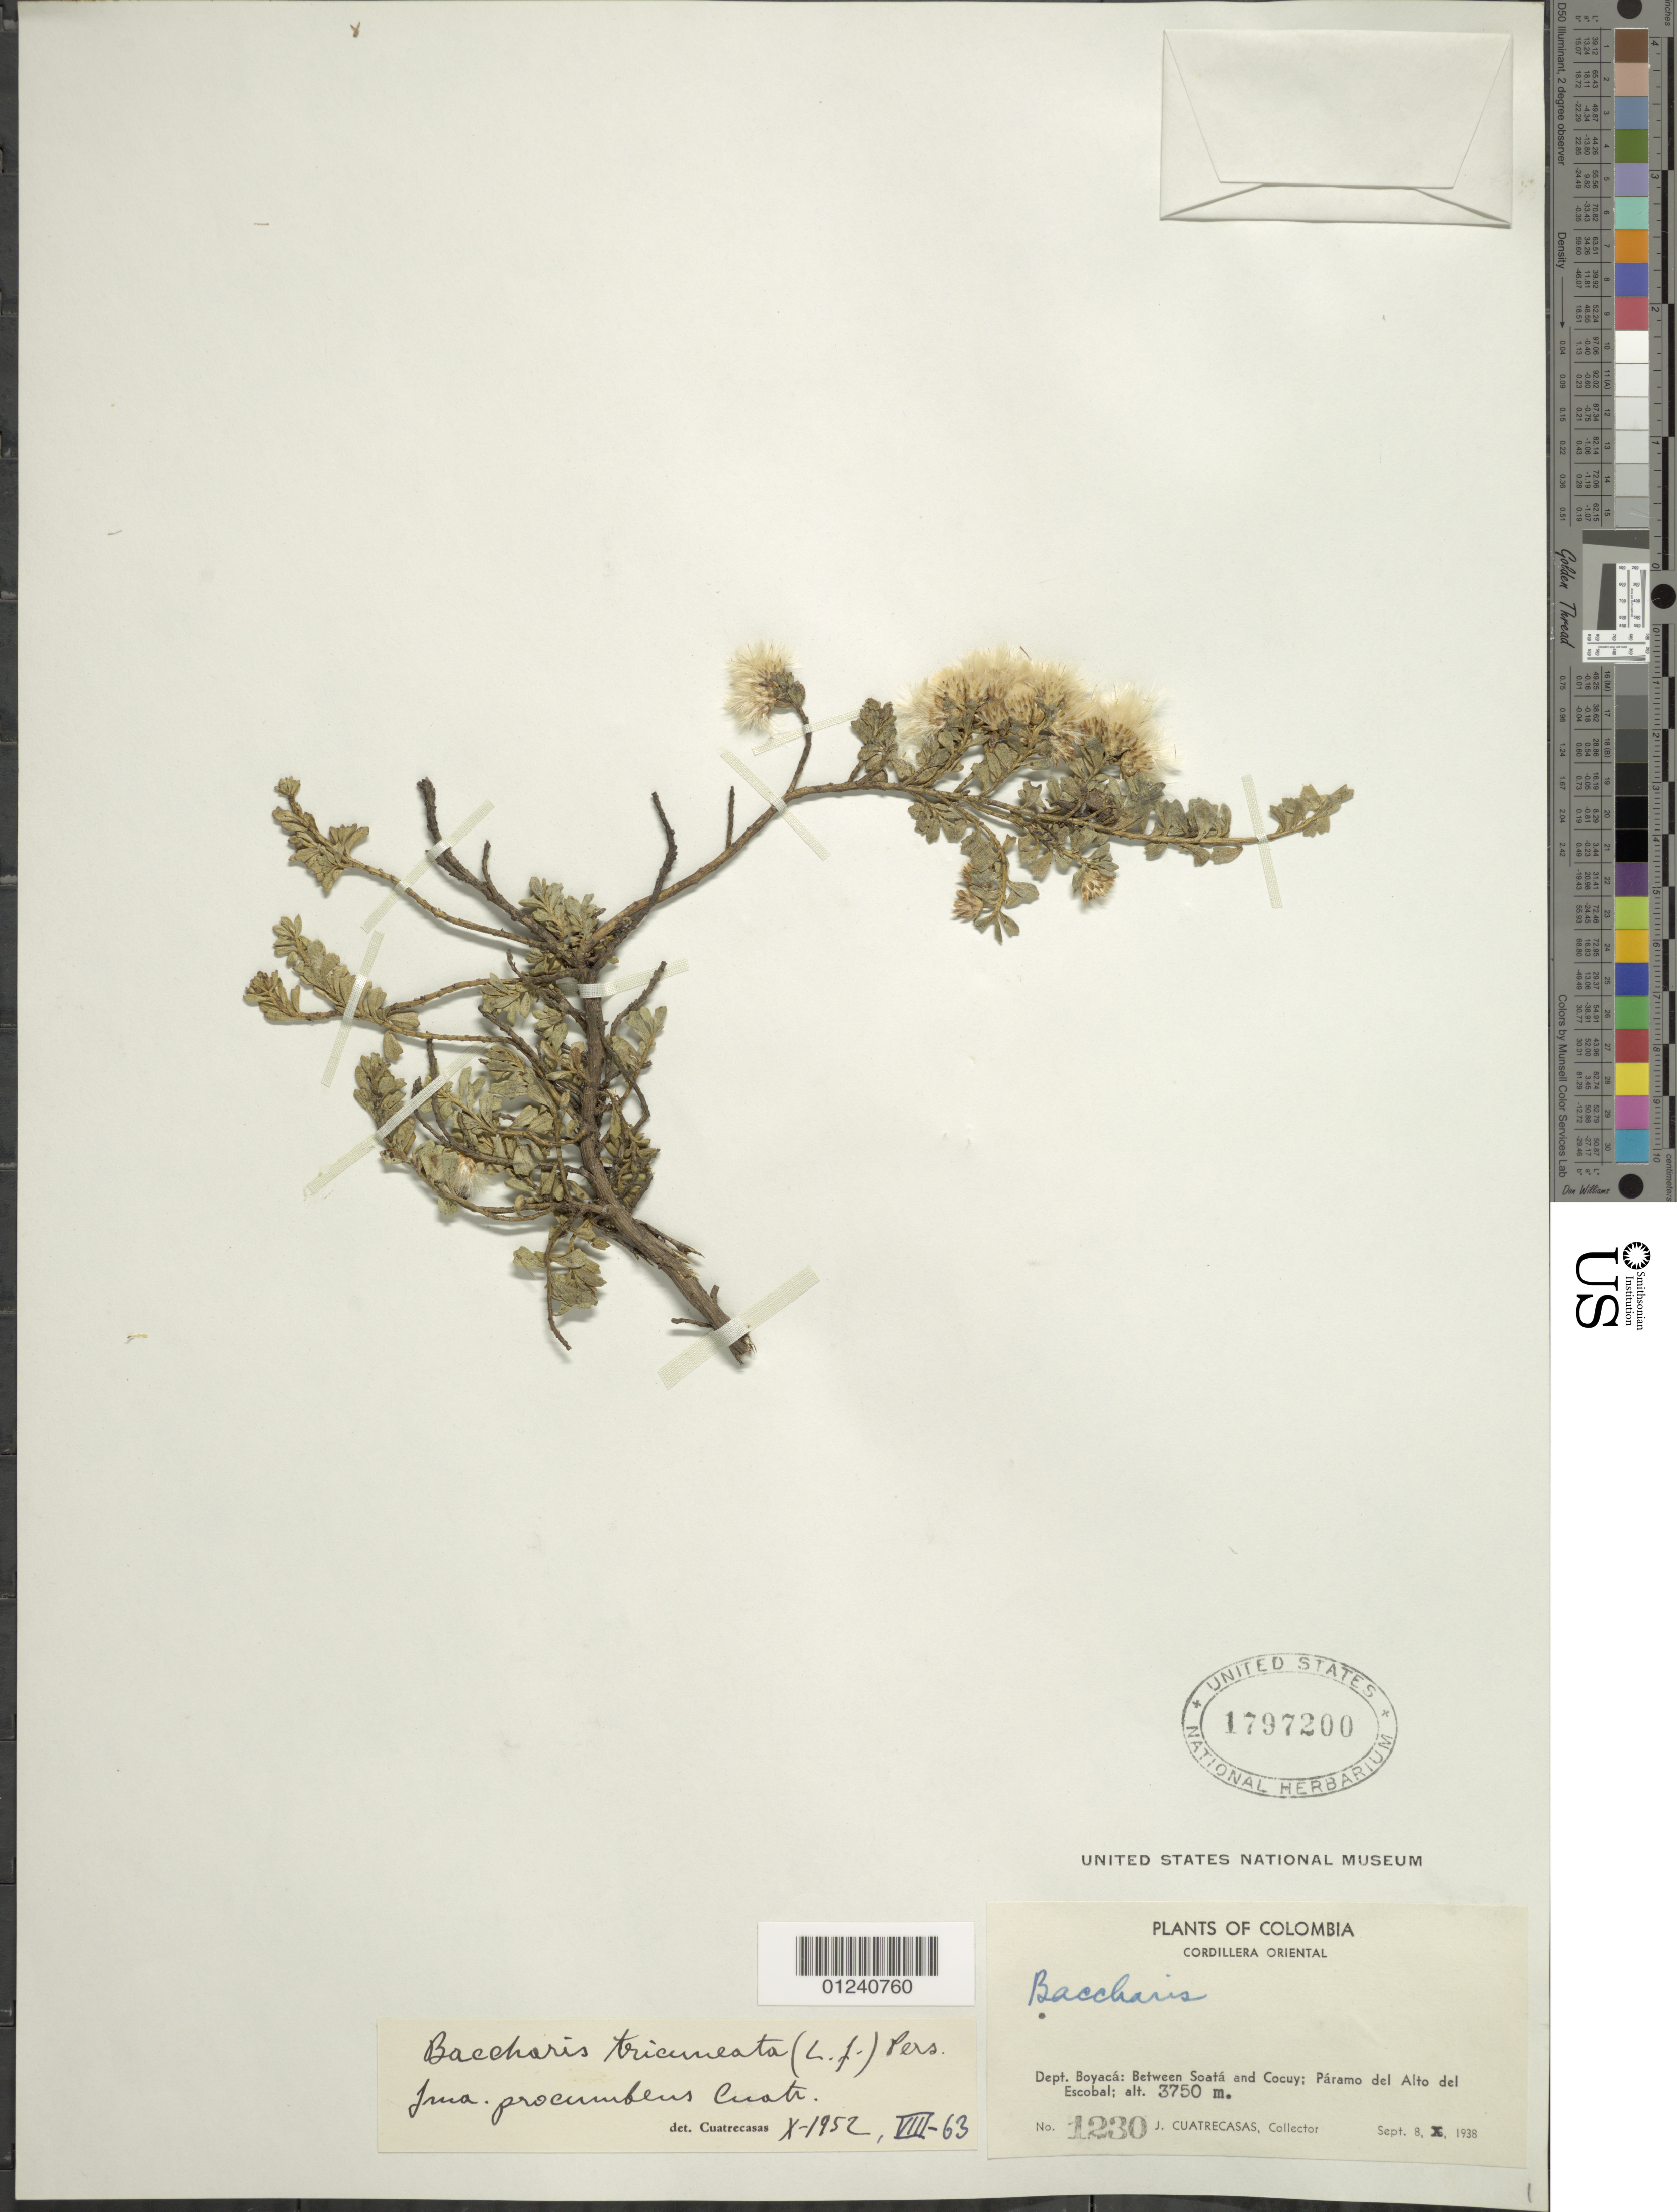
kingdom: Plantae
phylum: Tracheophyta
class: Magnoliopsida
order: Asterales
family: Asteraceae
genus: Baccharis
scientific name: Baccharis tricuneata f. procumbens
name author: Cuatrec.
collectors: J. Cuatrecasas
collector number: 1230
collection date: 1938-09-08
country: Colombia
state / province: Boyacá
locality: Between Soata and Cocuy; Paramo del Alto del Escobal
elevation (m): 3750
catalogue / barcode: US 1797200